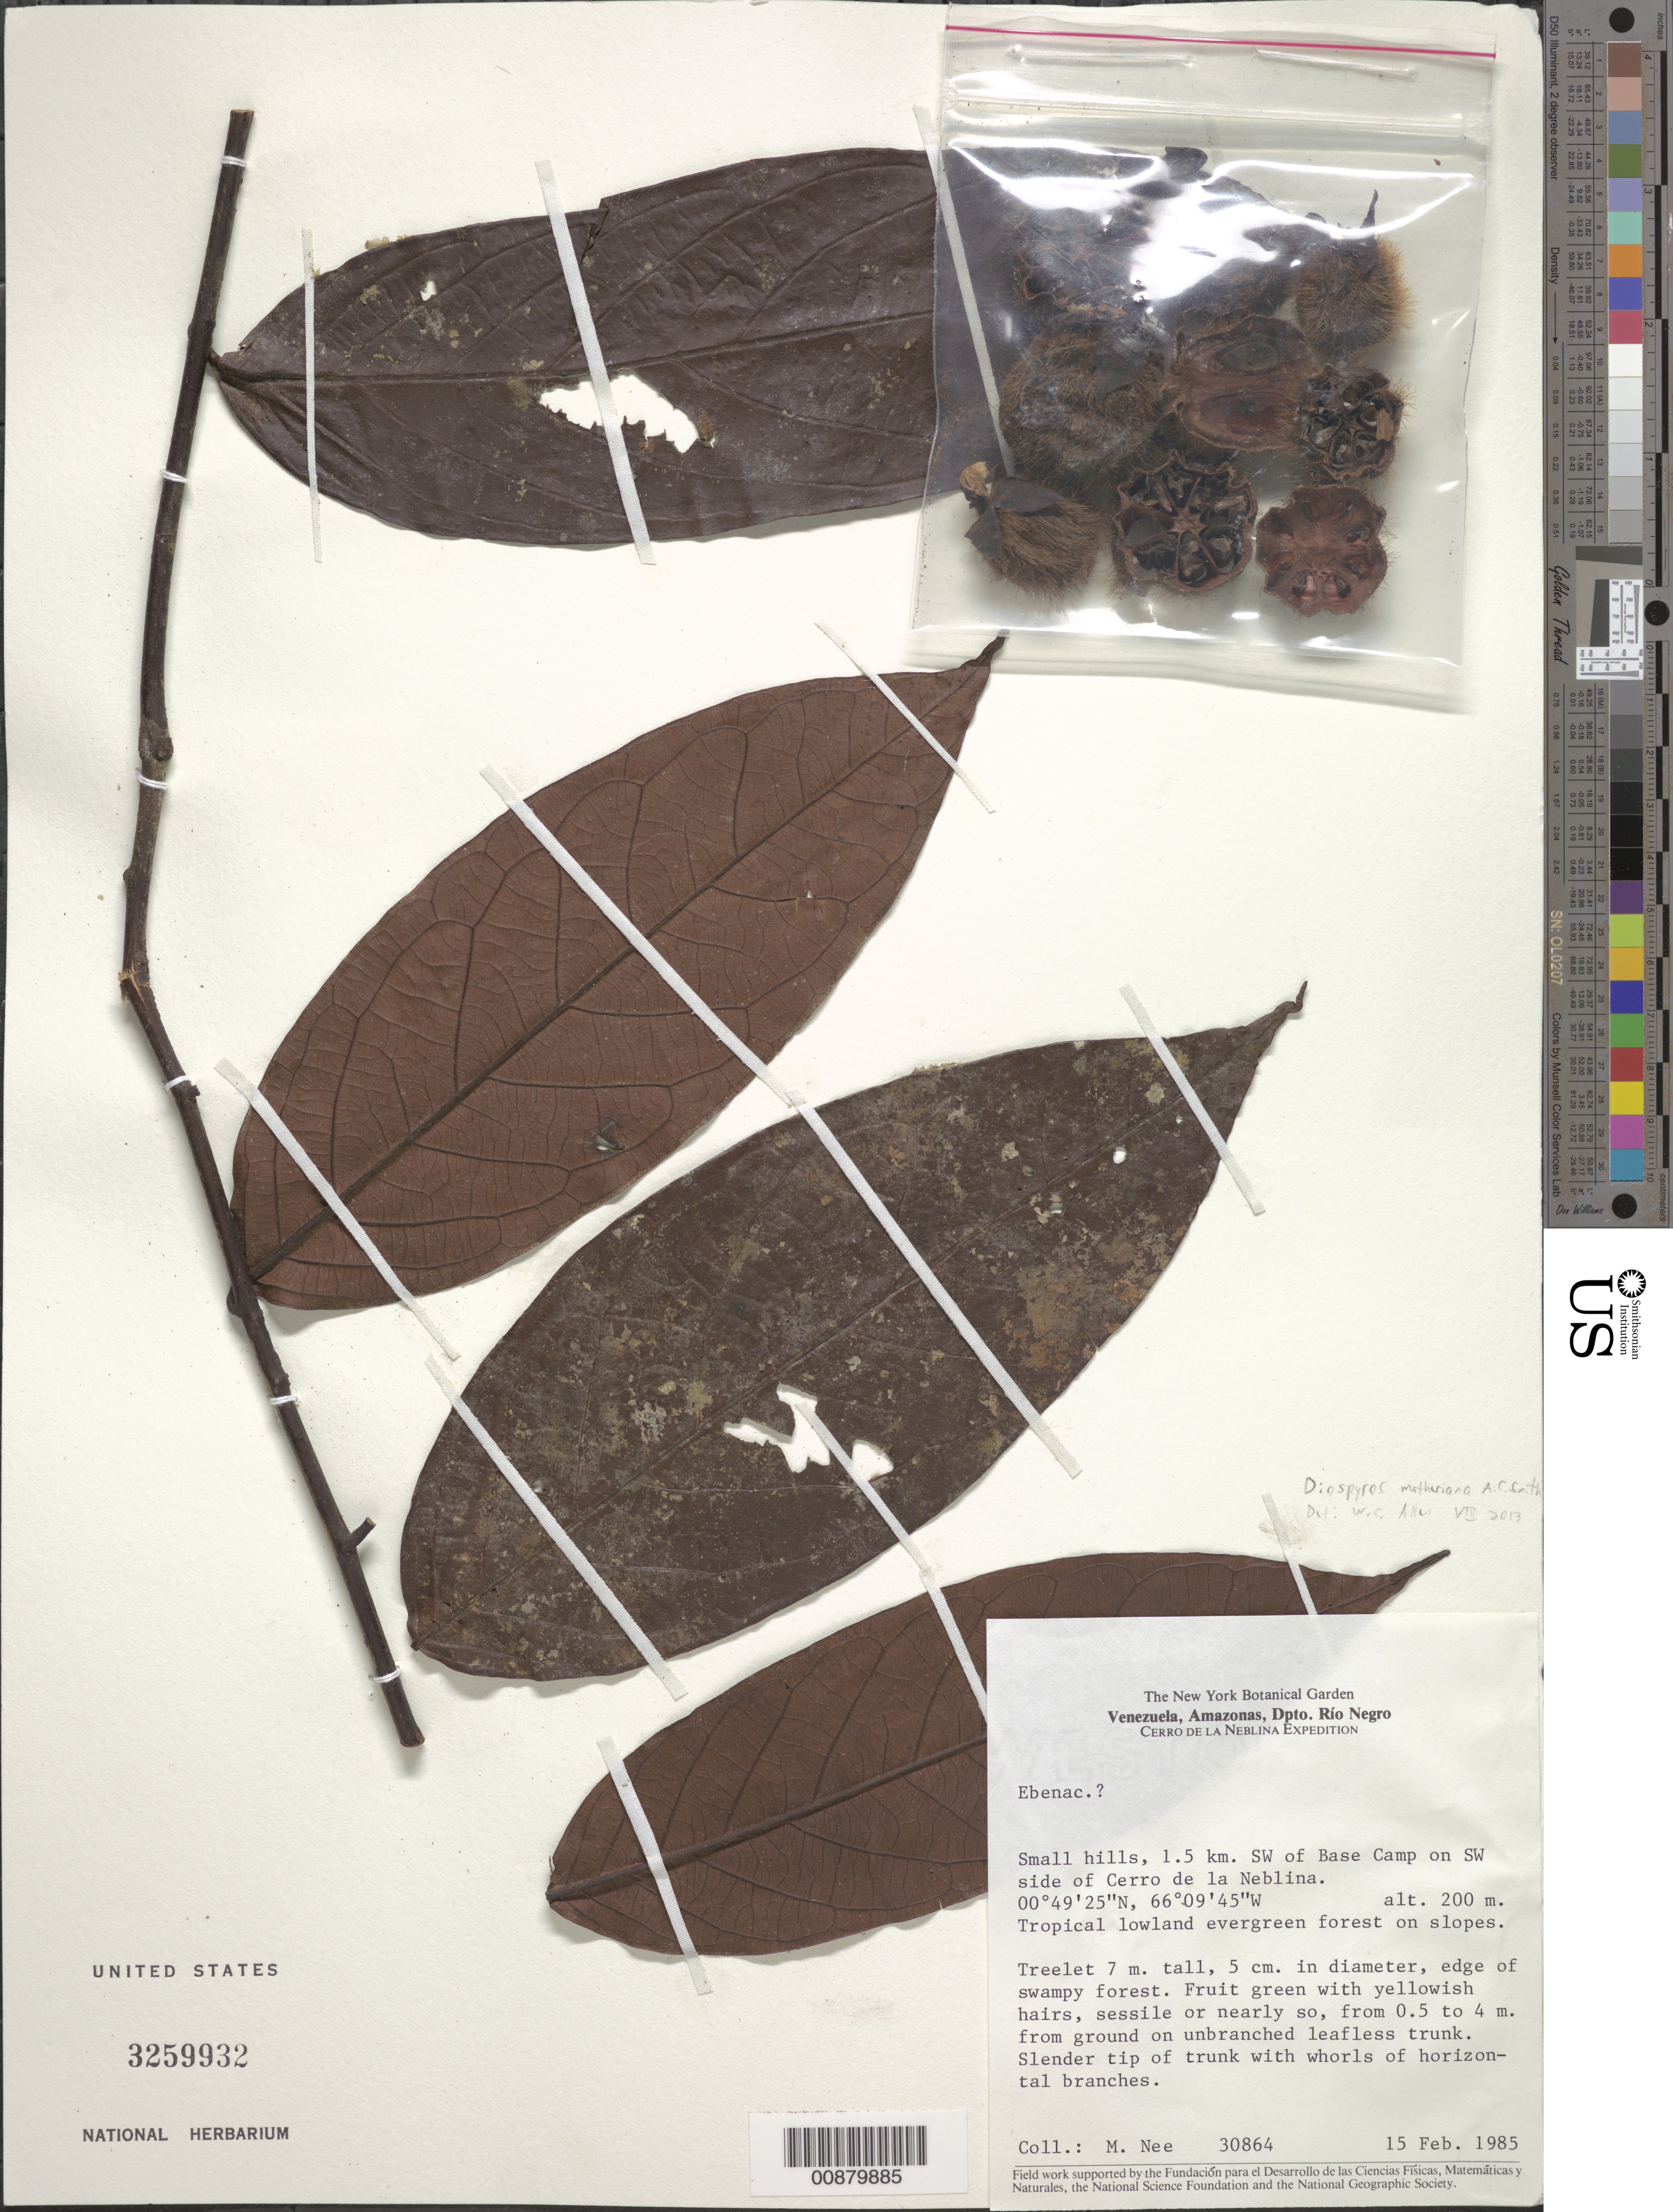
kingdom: Plantae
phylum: Tracheophyta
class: Magnoliopsida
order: Ericales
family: Ebenaceae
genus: Diospyros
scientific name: Diospyros matheriana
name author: A.C. Sm.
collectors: M. Nee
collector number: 30864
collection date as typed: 15-Feb-85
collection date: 1985-02-15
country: Venezuela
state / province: Amazonas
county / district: Río Negro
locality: Cerro de la Neblina, on SW side, 1.5 km SW of Base Camp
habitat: Tropical lowland evergreen forest on slopes, edge of swampy forest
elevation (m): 200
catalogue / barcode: US 3259932